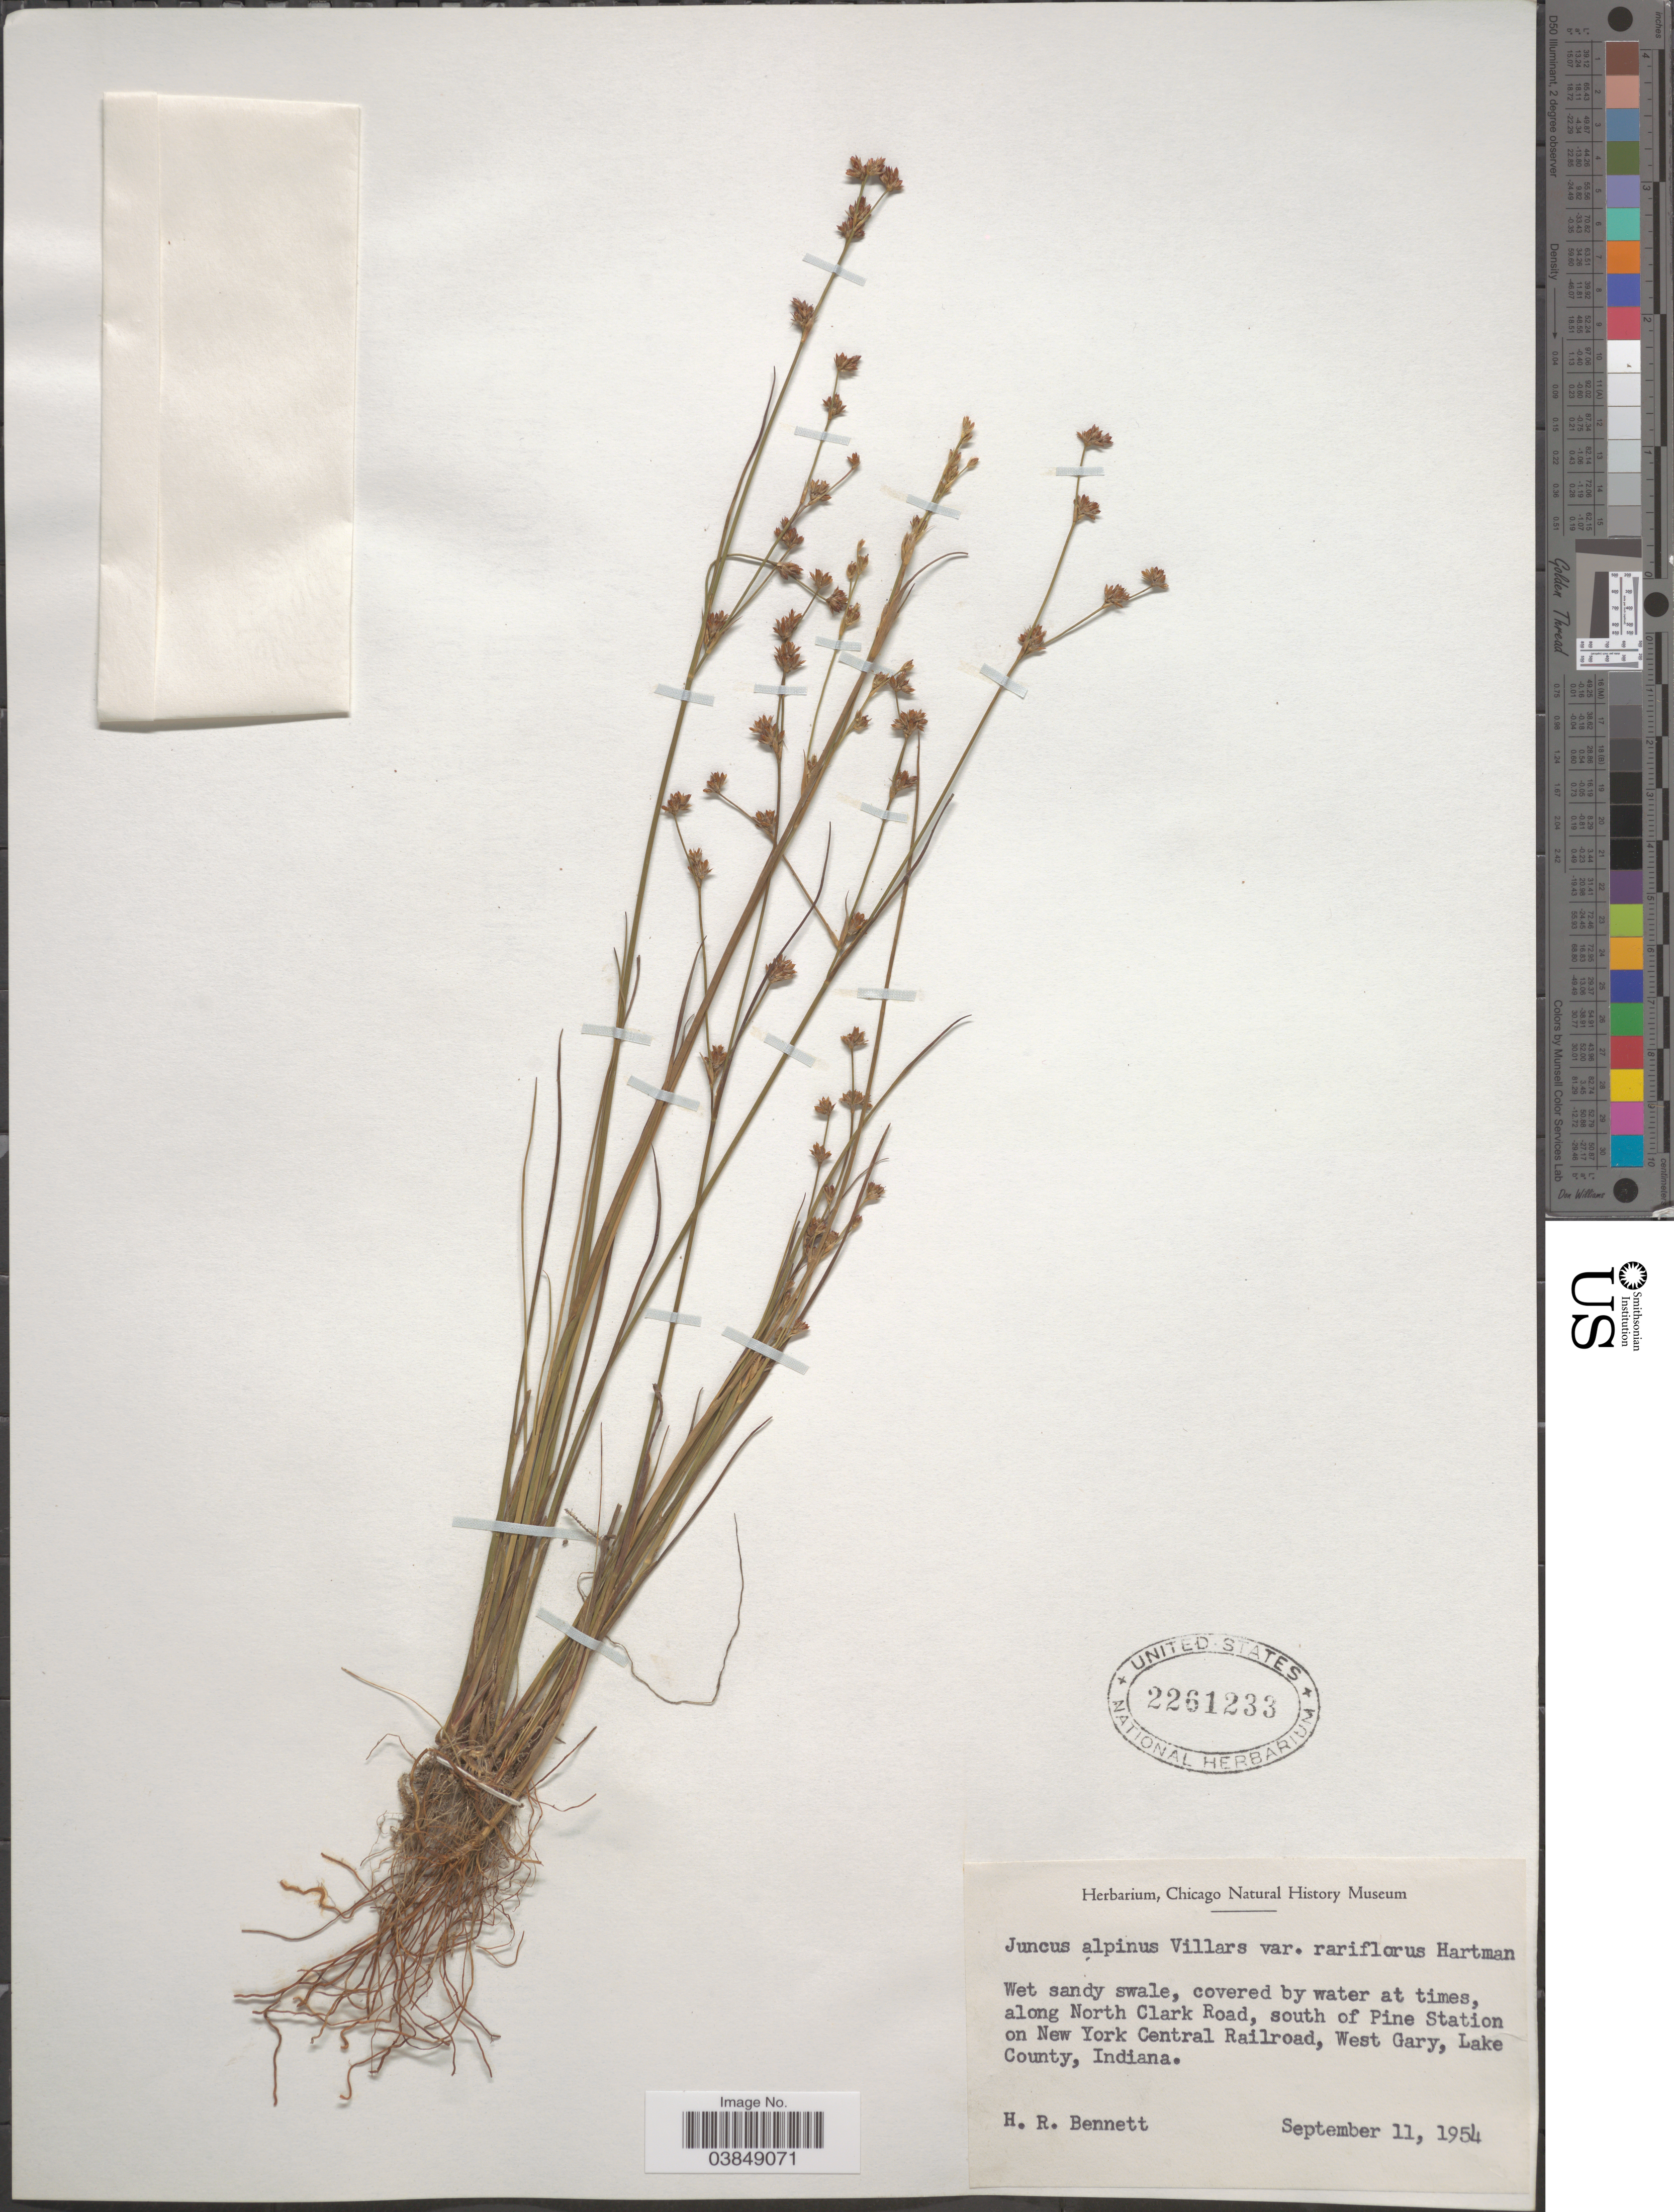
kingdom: Plantae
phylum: Tracheophyta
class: Liliopsida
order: Poales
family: Juncaceae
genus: Juncus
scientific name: Juncus alpinus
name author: Vill.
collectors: H. R. Bennett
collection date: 1954-09-11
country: United States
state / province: Indiana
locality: Along North Clark Road, south of Pine Station on New York Central Railroad, West Gary, Lake County.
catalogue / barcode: US 2261233